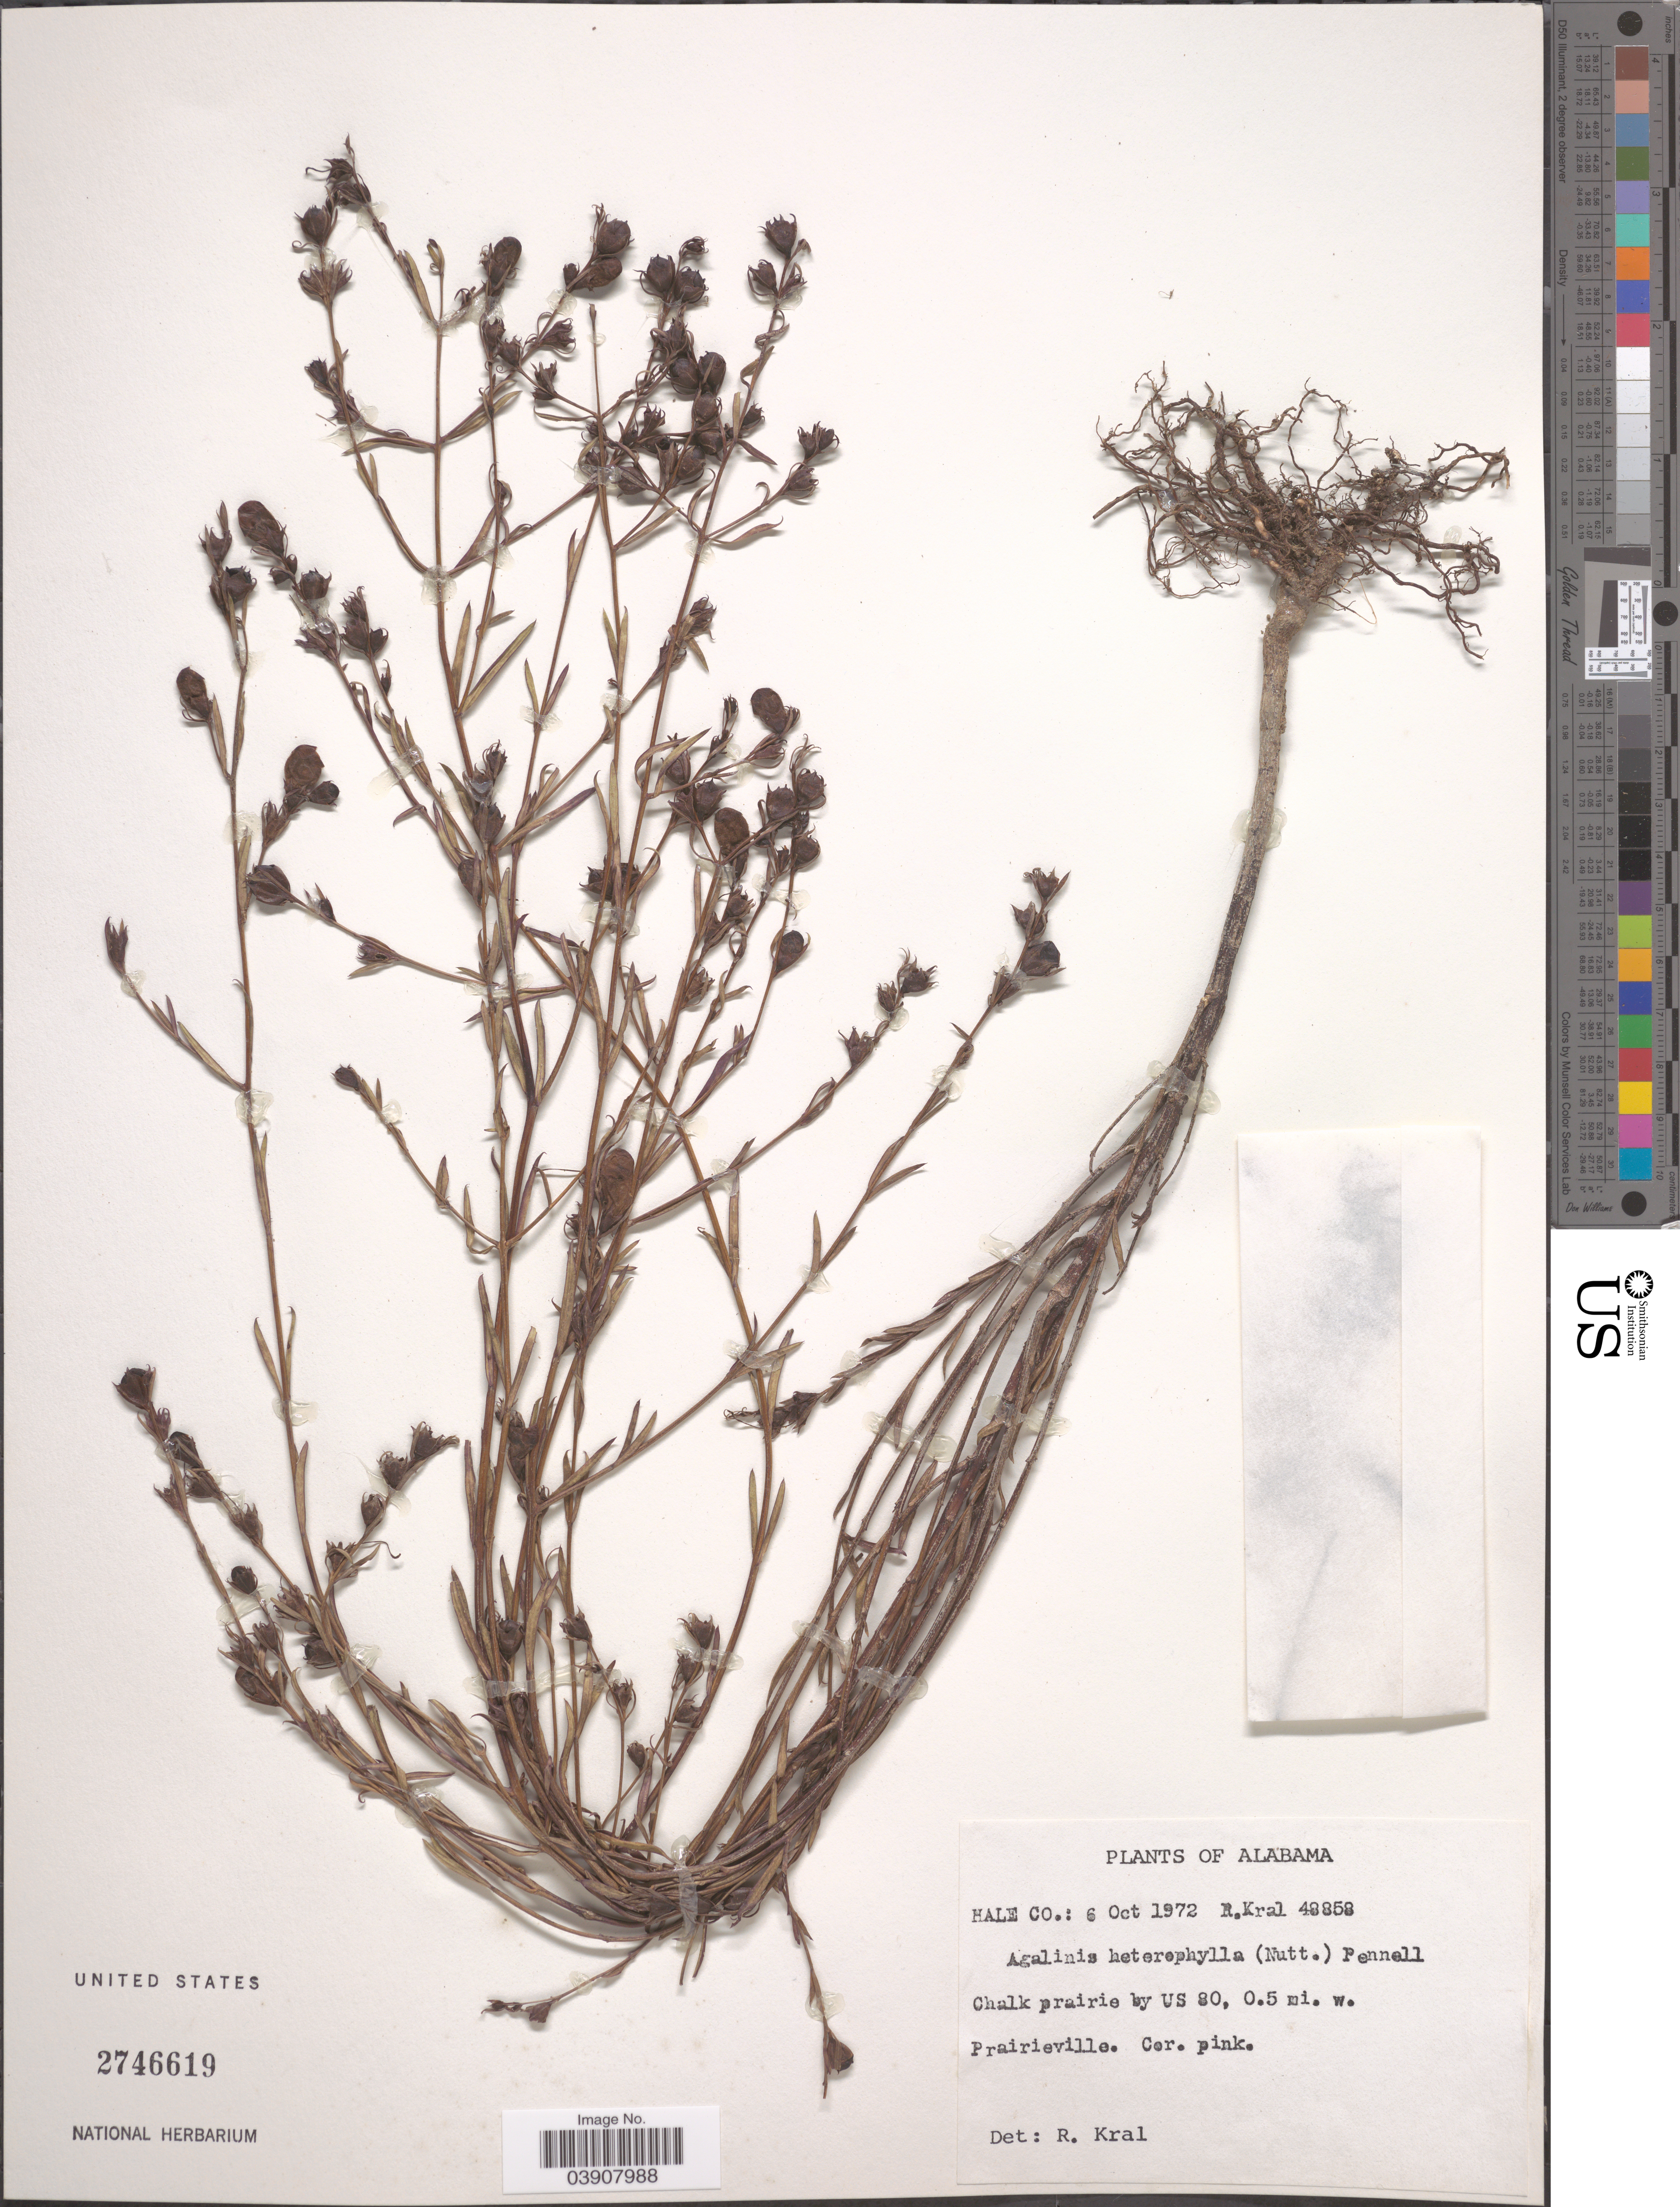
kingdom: Plantae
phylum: Tracheophyta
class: Magnoliopsida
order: Lamiales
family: Orobanchaceae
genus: Agalinis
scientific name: Agalinis heterophylla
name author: (Nutt.) Small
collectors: R. Kral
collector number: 48858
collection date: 1972-10-06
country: United States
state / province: Alabama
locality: Hale Co. Chalk prairie by US 80, 0.5 mi. w. Prairieville.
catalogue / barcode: US 2746619